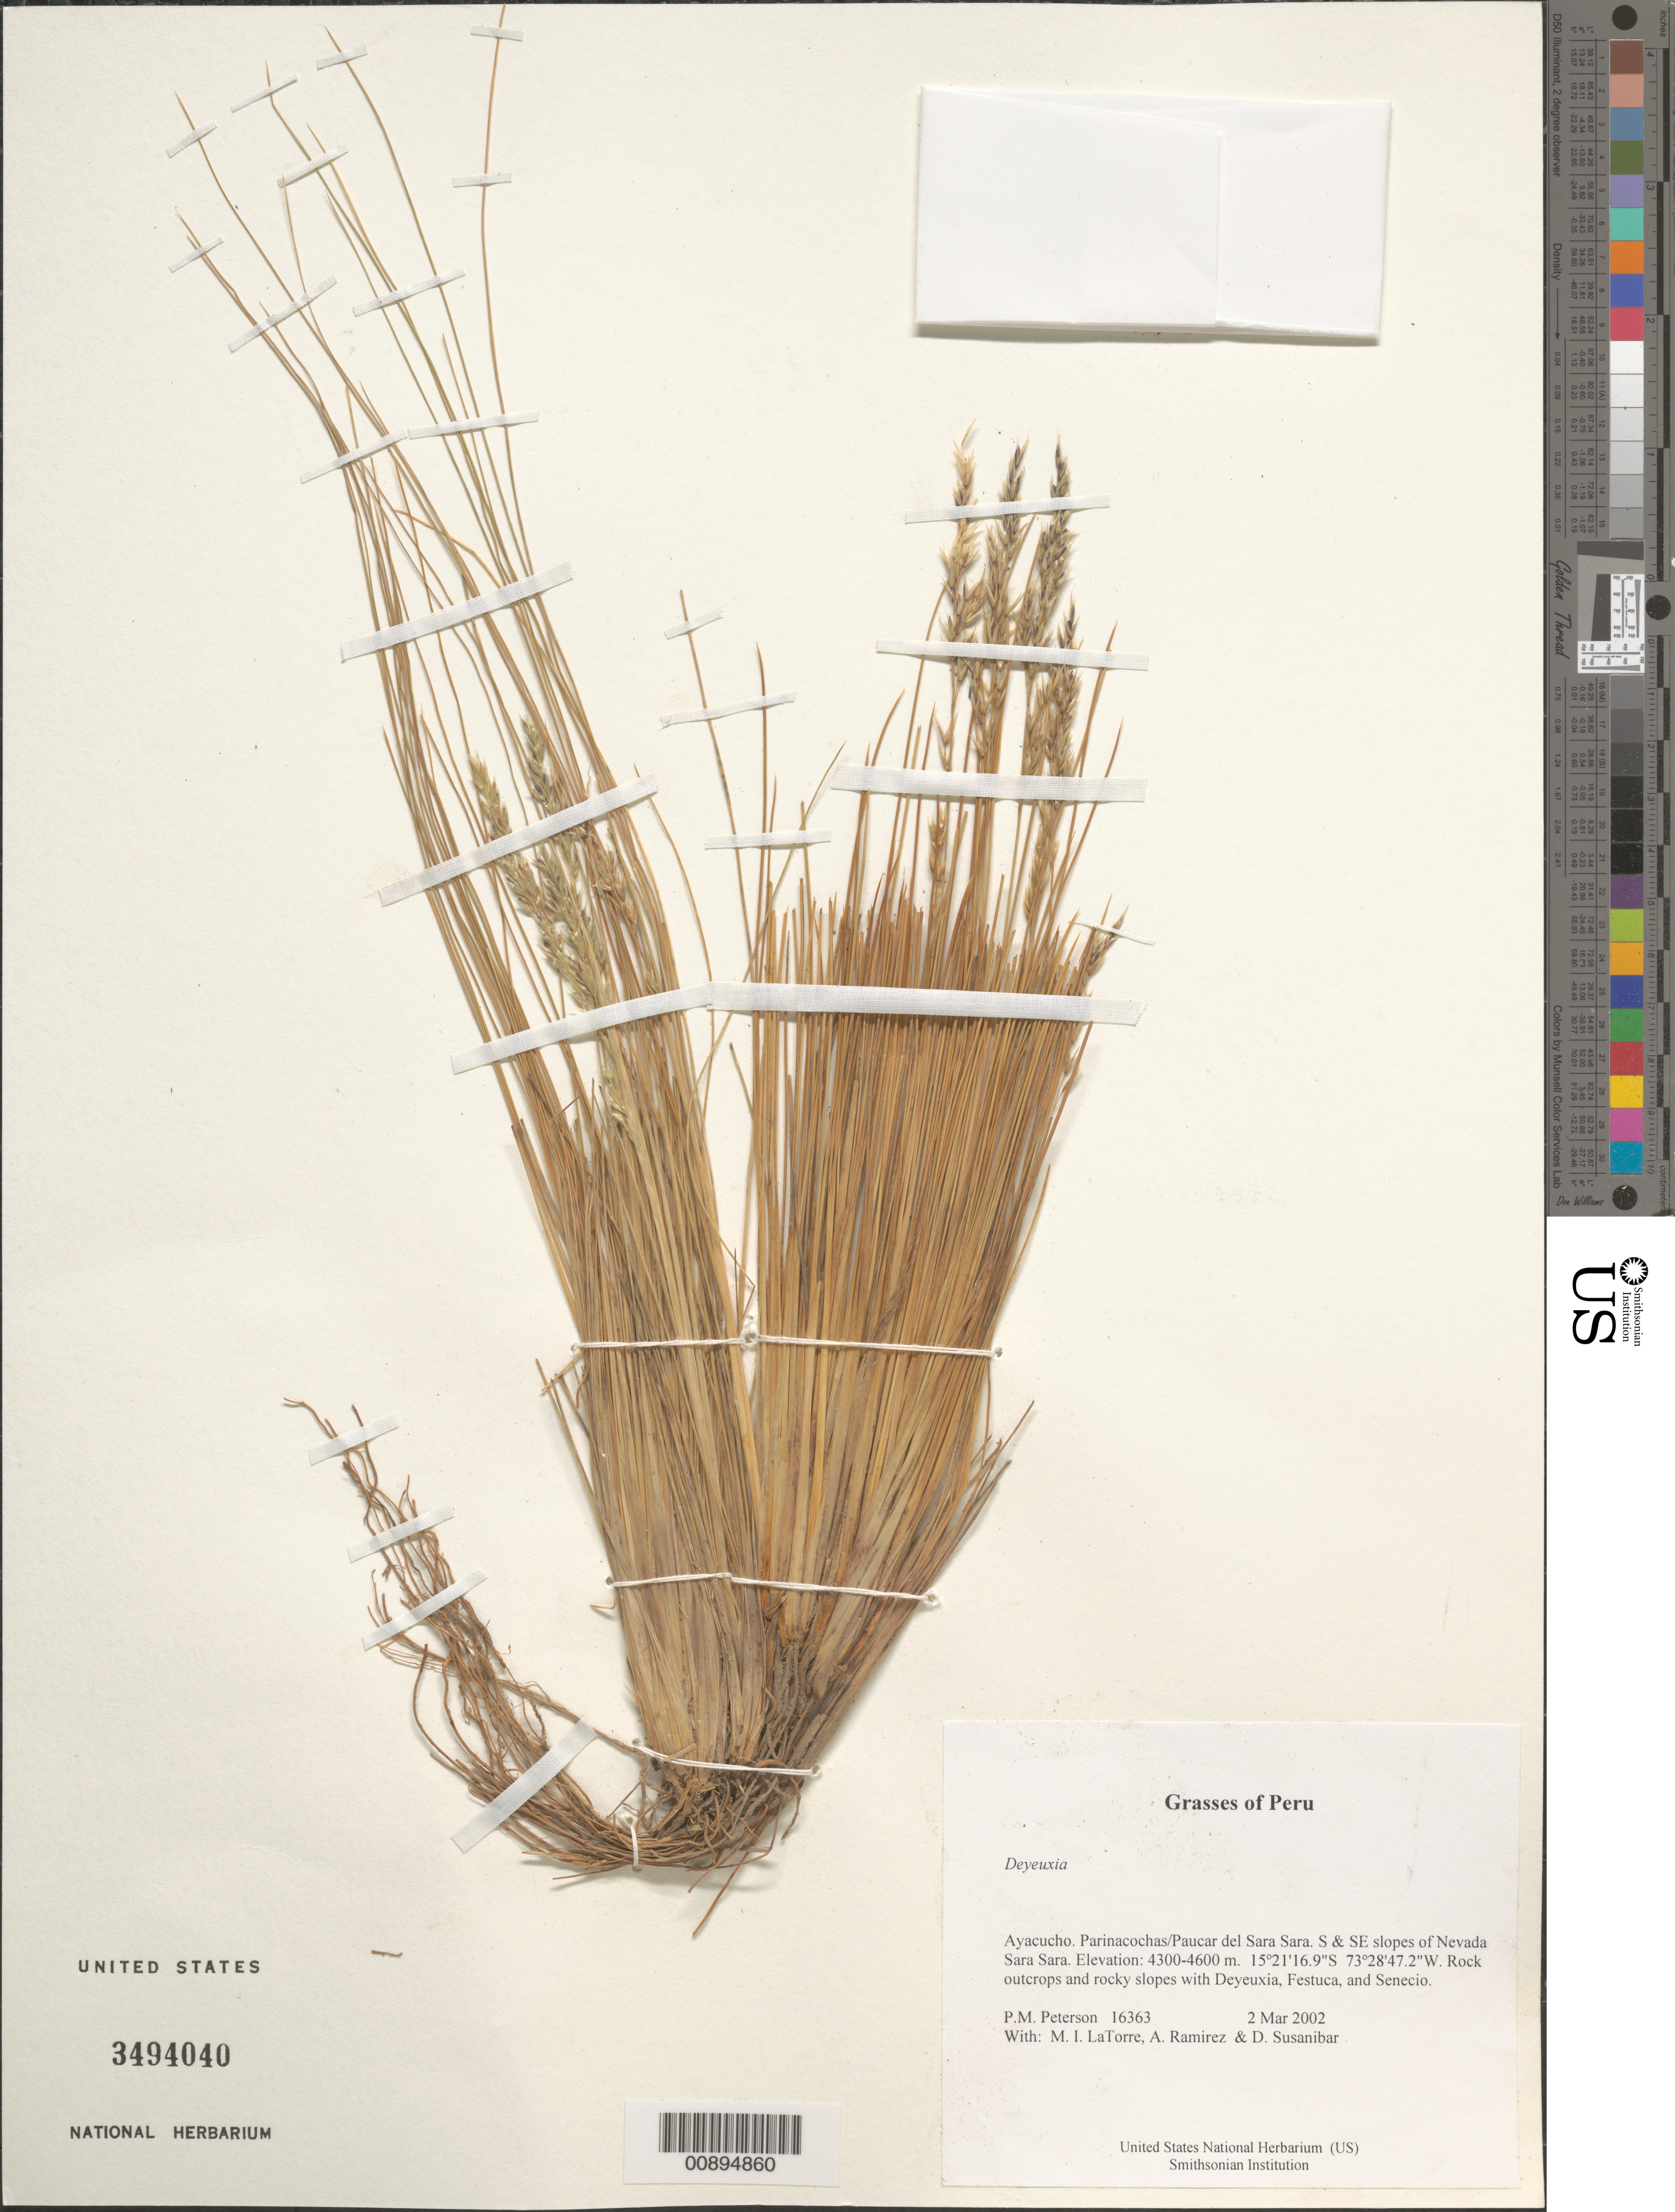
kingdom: Plantae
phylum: Tracheophyta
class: Liliopsida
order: Poales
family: Poaceae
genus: Calamagrostis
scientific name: Calamagrostis sp.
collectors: P. M. Peterson, M. I. La Torre, A. Ramírez & D. Susanibar Cruz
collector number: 16363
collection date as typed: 02 Mar 2002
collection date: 2002-03-02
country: Peru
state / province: Ayacucho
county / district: Parinacochas/Paucar del Sara Sara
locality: S & SE slopes of Nevada Sara Sara.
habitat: Rock outcrops and rocky slopes with ~Deyeuxia, Festuca, and Senecio~.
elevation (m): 4300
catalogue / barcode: US 3494040